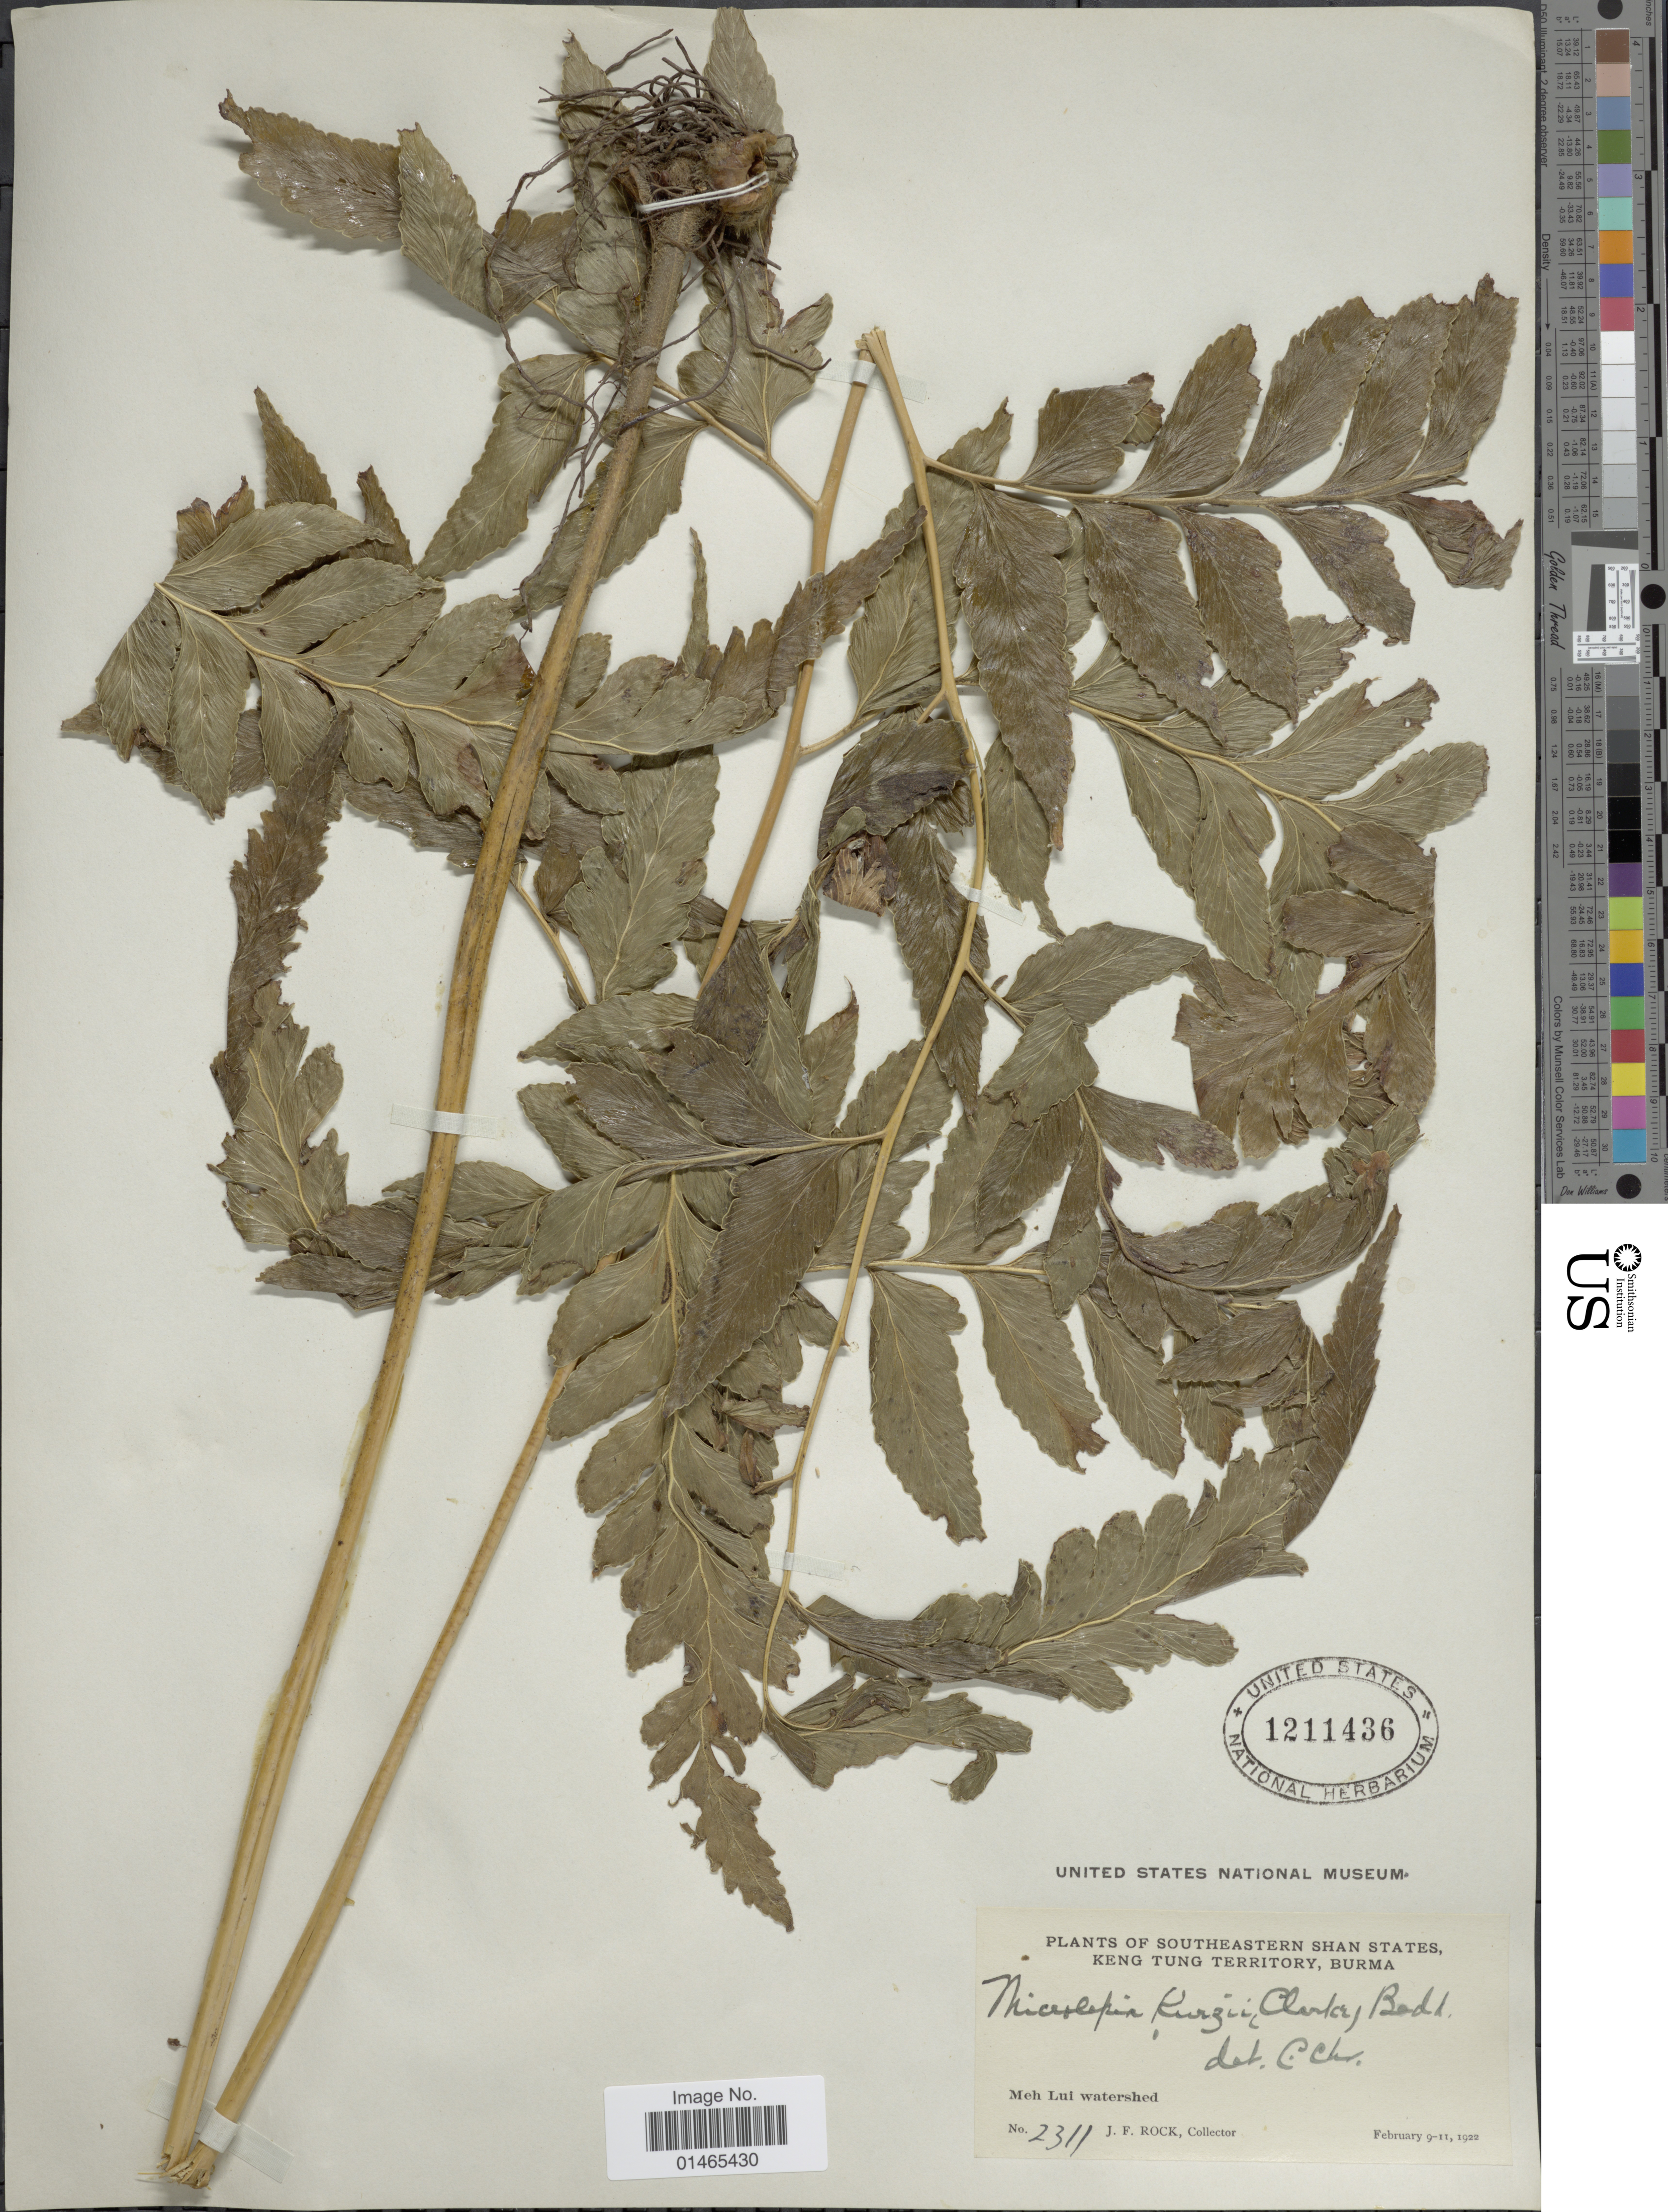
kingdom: Plantae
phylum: Tracheophyta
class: Polypodiopsida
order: Polypodiales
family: Dennstaedtiaceae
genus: Microlepia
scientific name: Microlepia kurzii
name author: (C.B. Clarke) Bedd.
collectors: J. Rock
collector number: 2311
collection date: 1922-02-09/1922-02-11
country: Myanmar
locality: Southeastern Shan States, Keng Tung Territory, Burma, Meh Lui watershed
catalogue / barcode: US 1211436